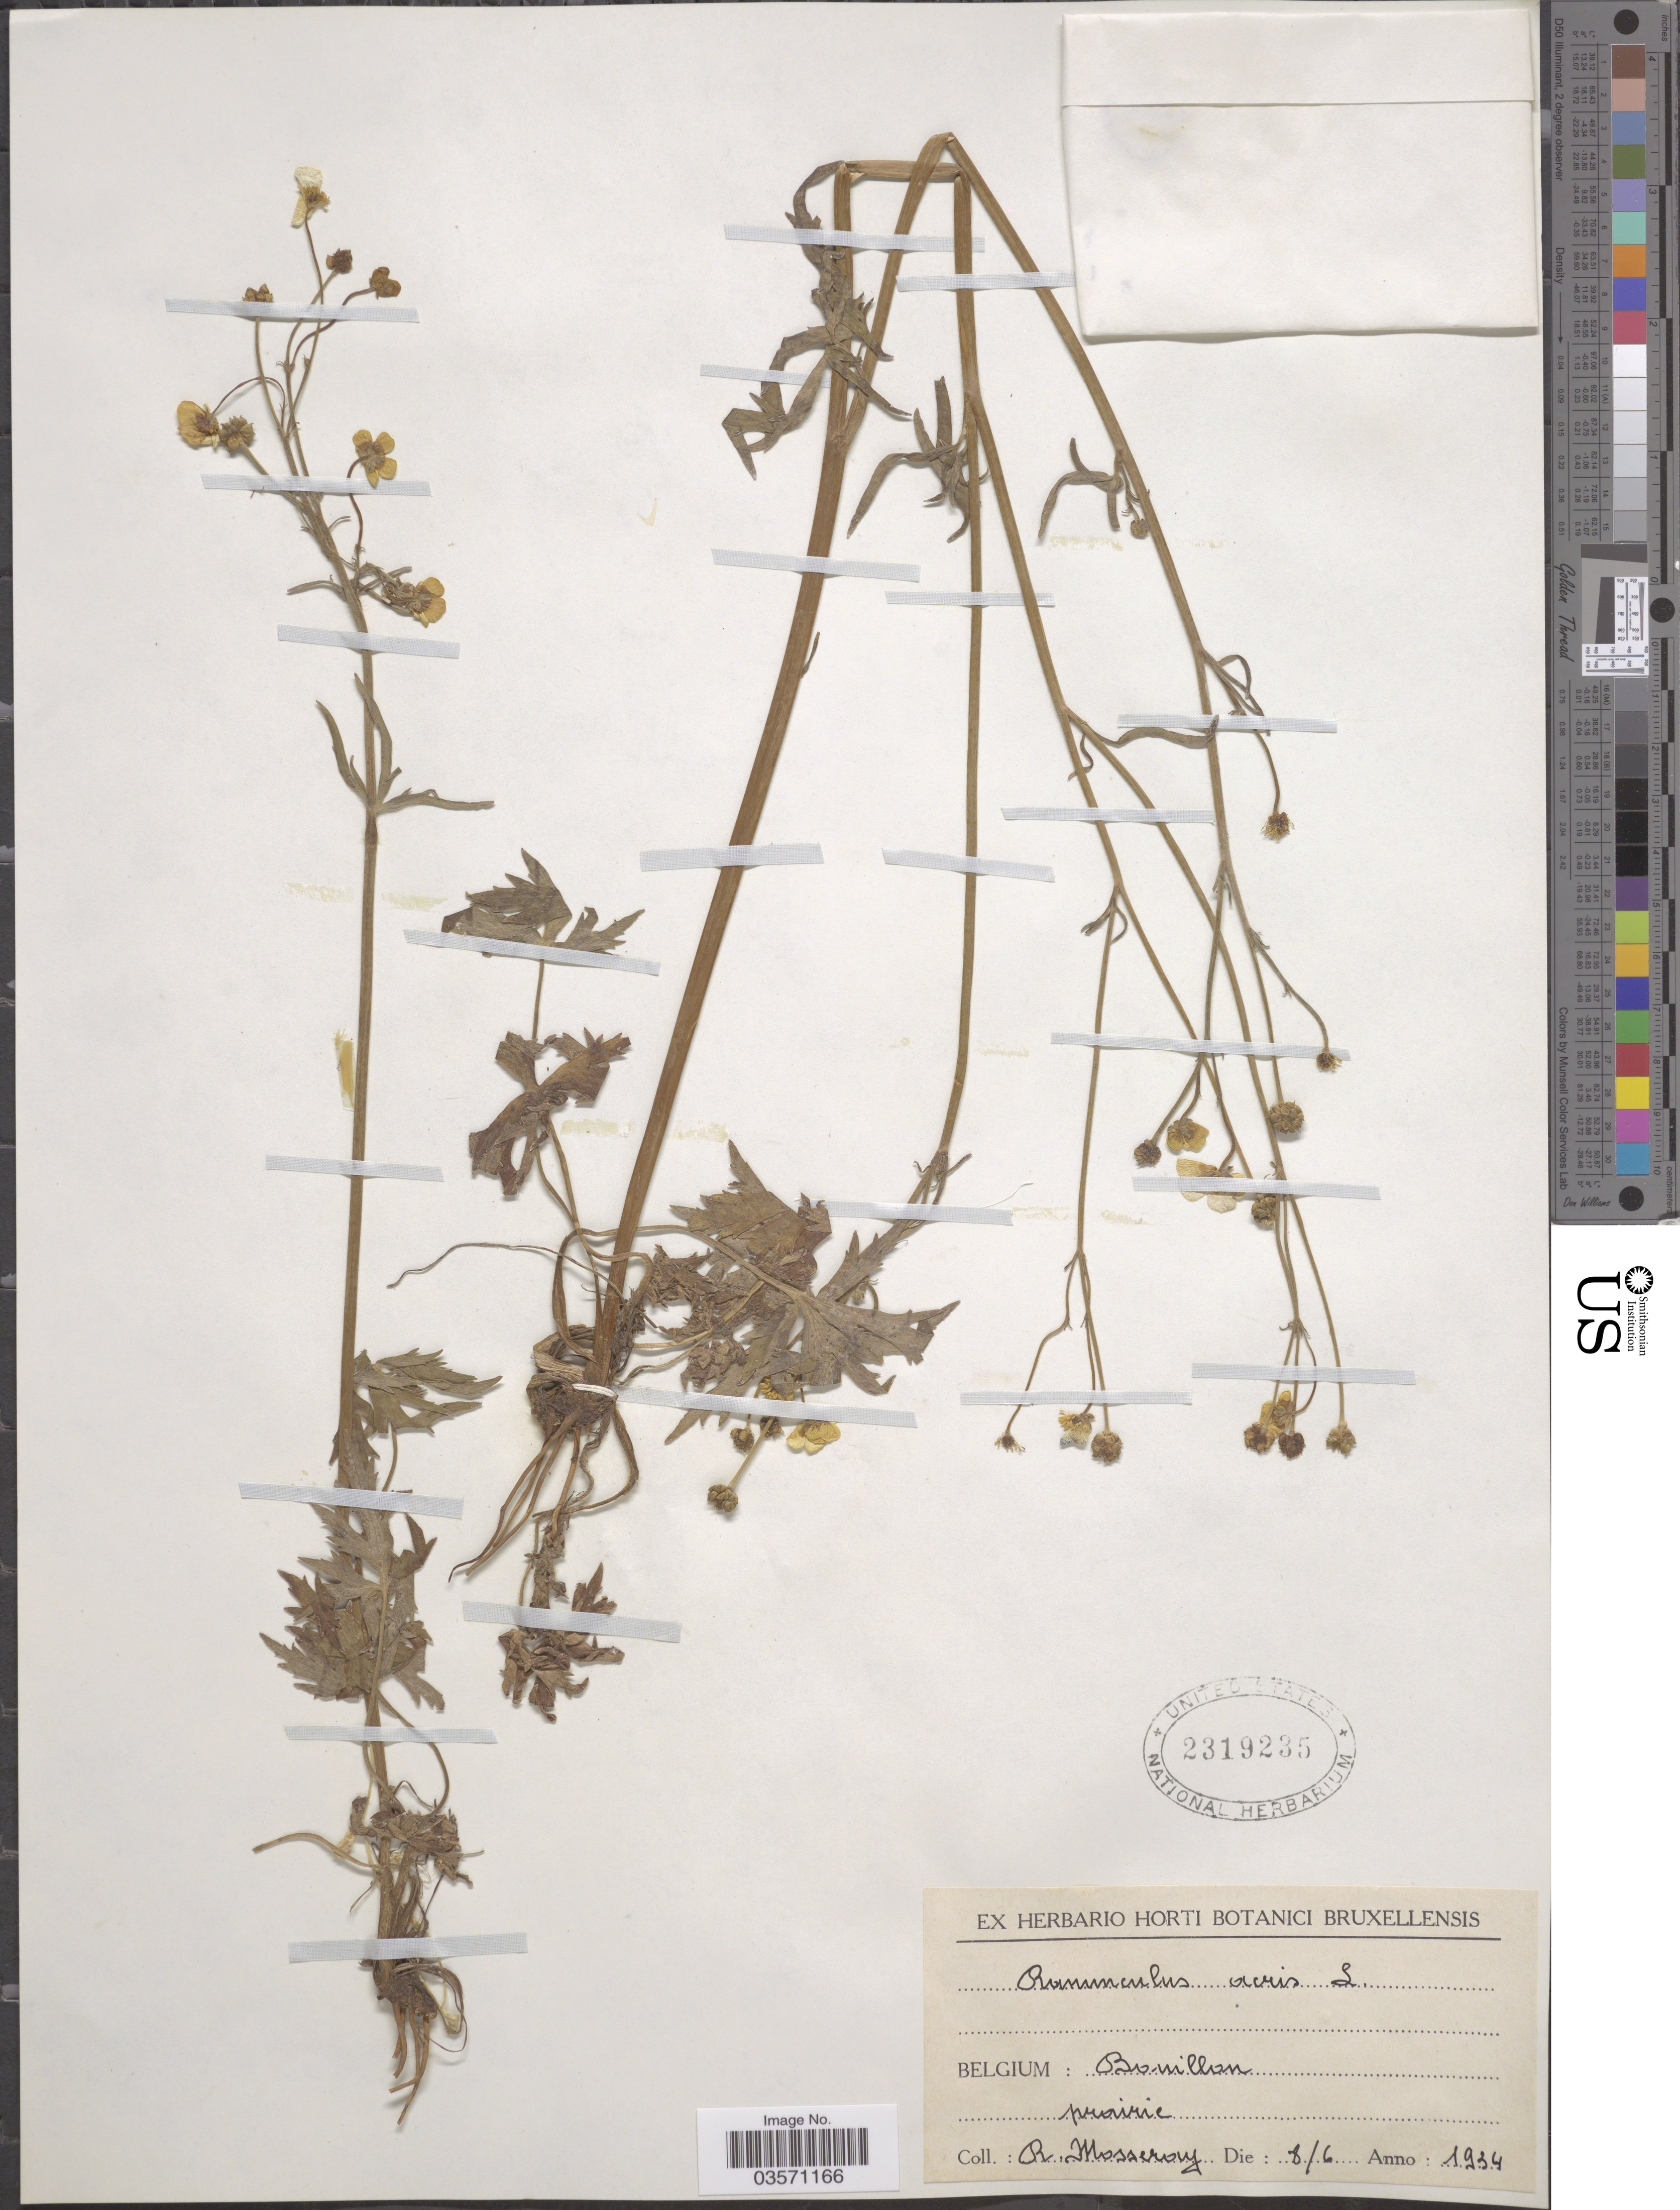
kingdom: Plantae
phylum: Tracheophyta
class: Magnoliopsida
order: Ranunculales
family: Ranunculaceae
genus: Ranunculus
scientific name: Ranunculus acris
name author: L.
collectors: R. Mosseray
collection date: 1934-06-08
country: Belgium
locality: Bouillon prairie.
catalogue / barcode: US 2319235